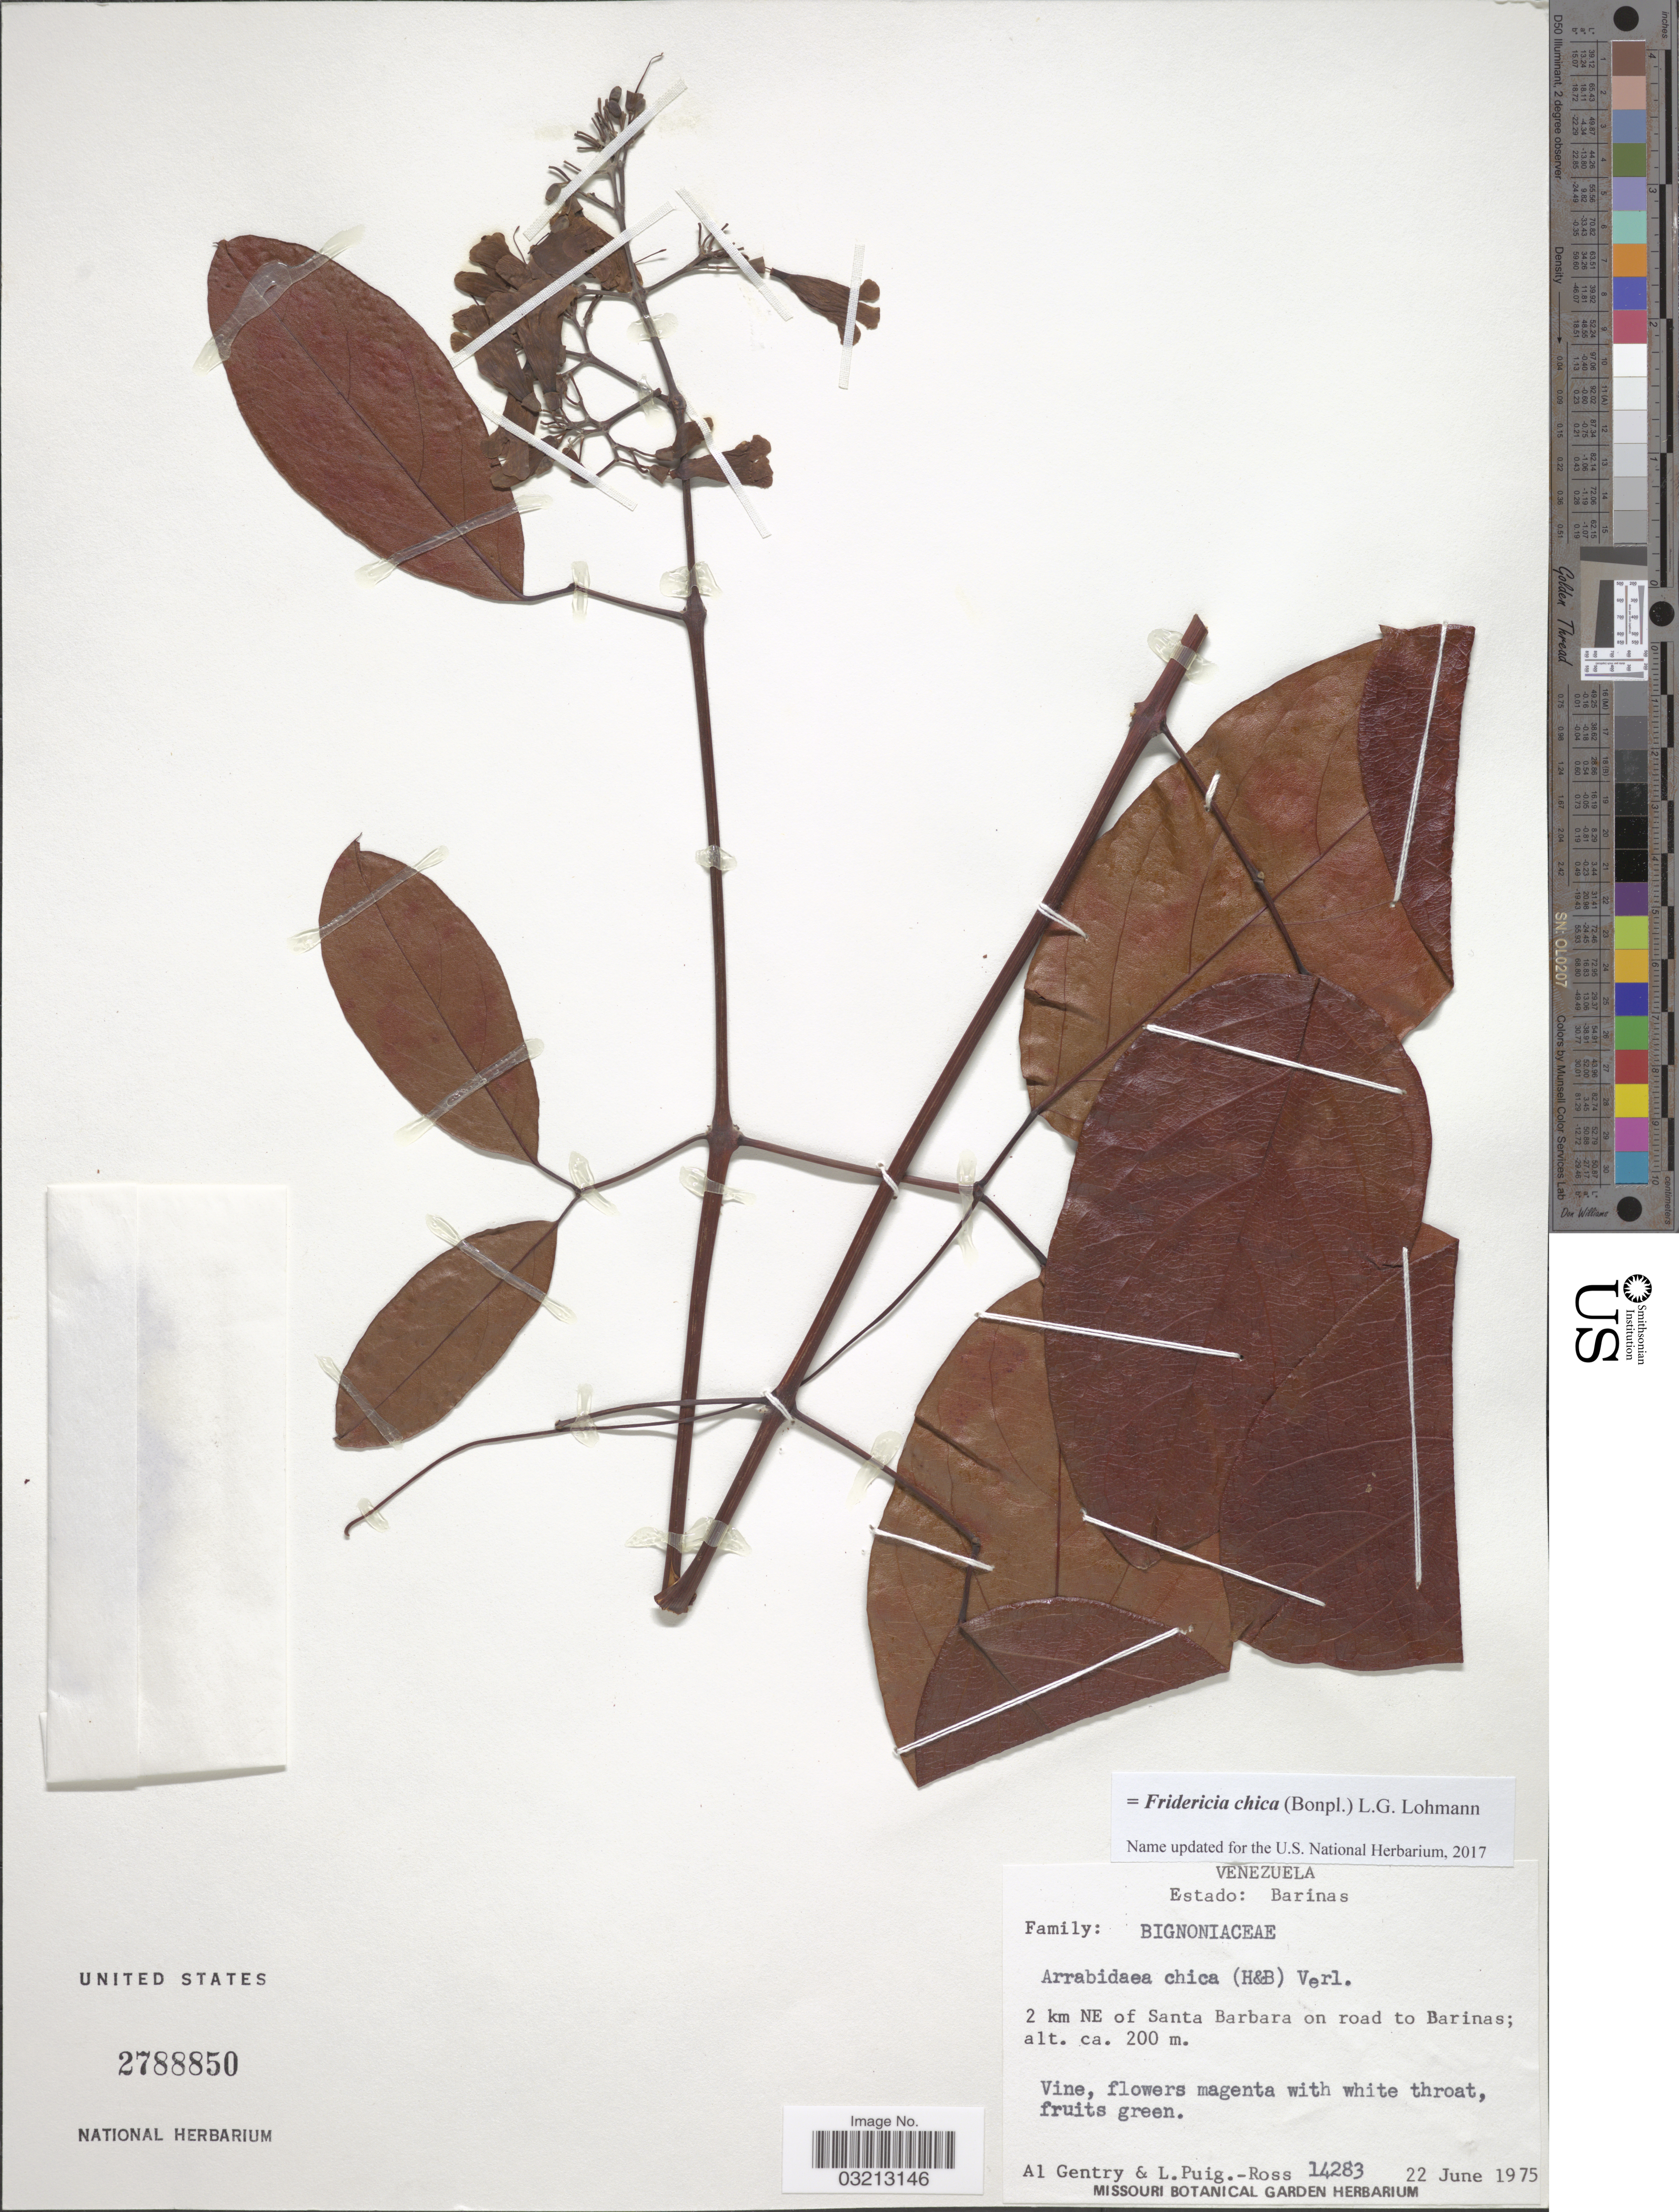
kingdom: Plantae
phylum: Tracheophyta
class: Magnoliopsida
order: Lamiales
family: Bignoniaceae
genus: Fridericia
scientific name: Fridericia chica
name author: (Bonpl.) L.G. Lohmann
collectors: A. H. Gentry & L. Puig-Ross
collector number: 14283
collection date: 1975-06-22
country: Venezuela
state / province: Barinas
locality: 2 km NE of Santa Barbara on road to Barinas.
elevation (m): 200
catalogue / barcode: US 2788850